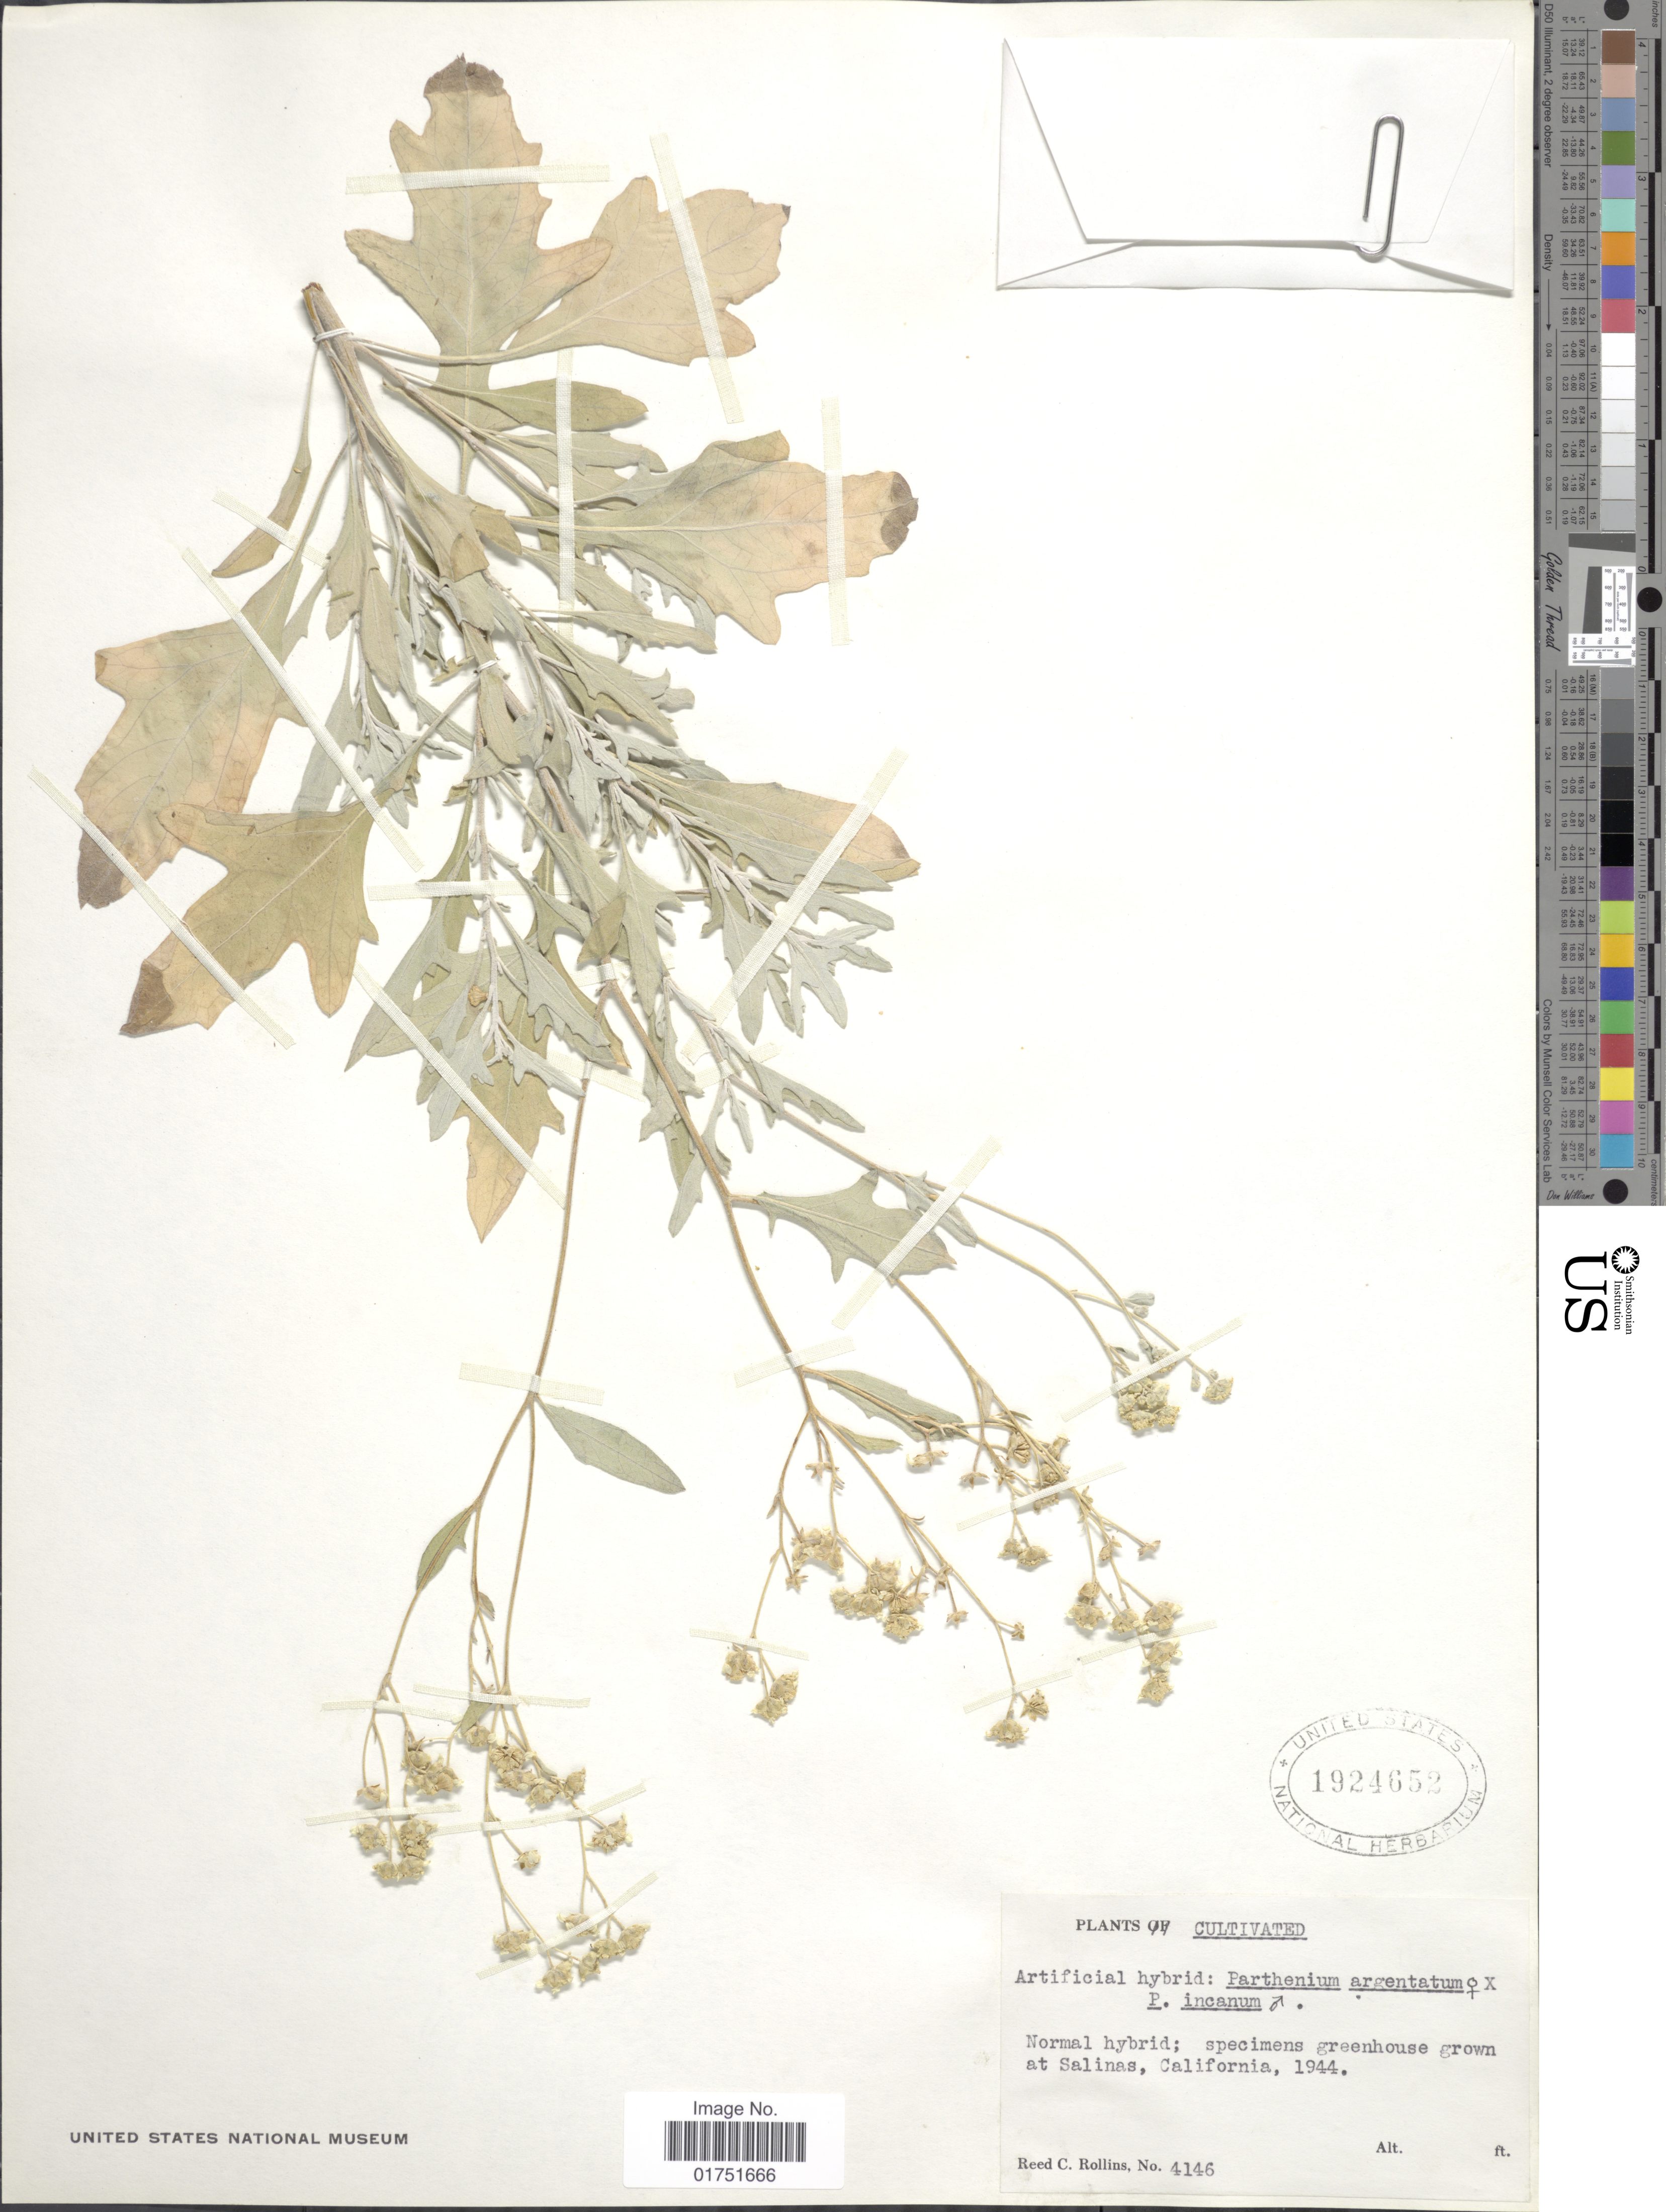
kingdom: Plantae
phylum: Tracheophyta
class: Magnoliopsida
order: Asterales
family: Asteraceae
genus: Parthenium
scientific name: Parthenium argentatum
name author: A. Gray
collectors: R. C. Rollins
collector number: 4146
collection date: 1944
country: United States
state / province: California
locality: Salinas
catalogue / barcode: US 1924652